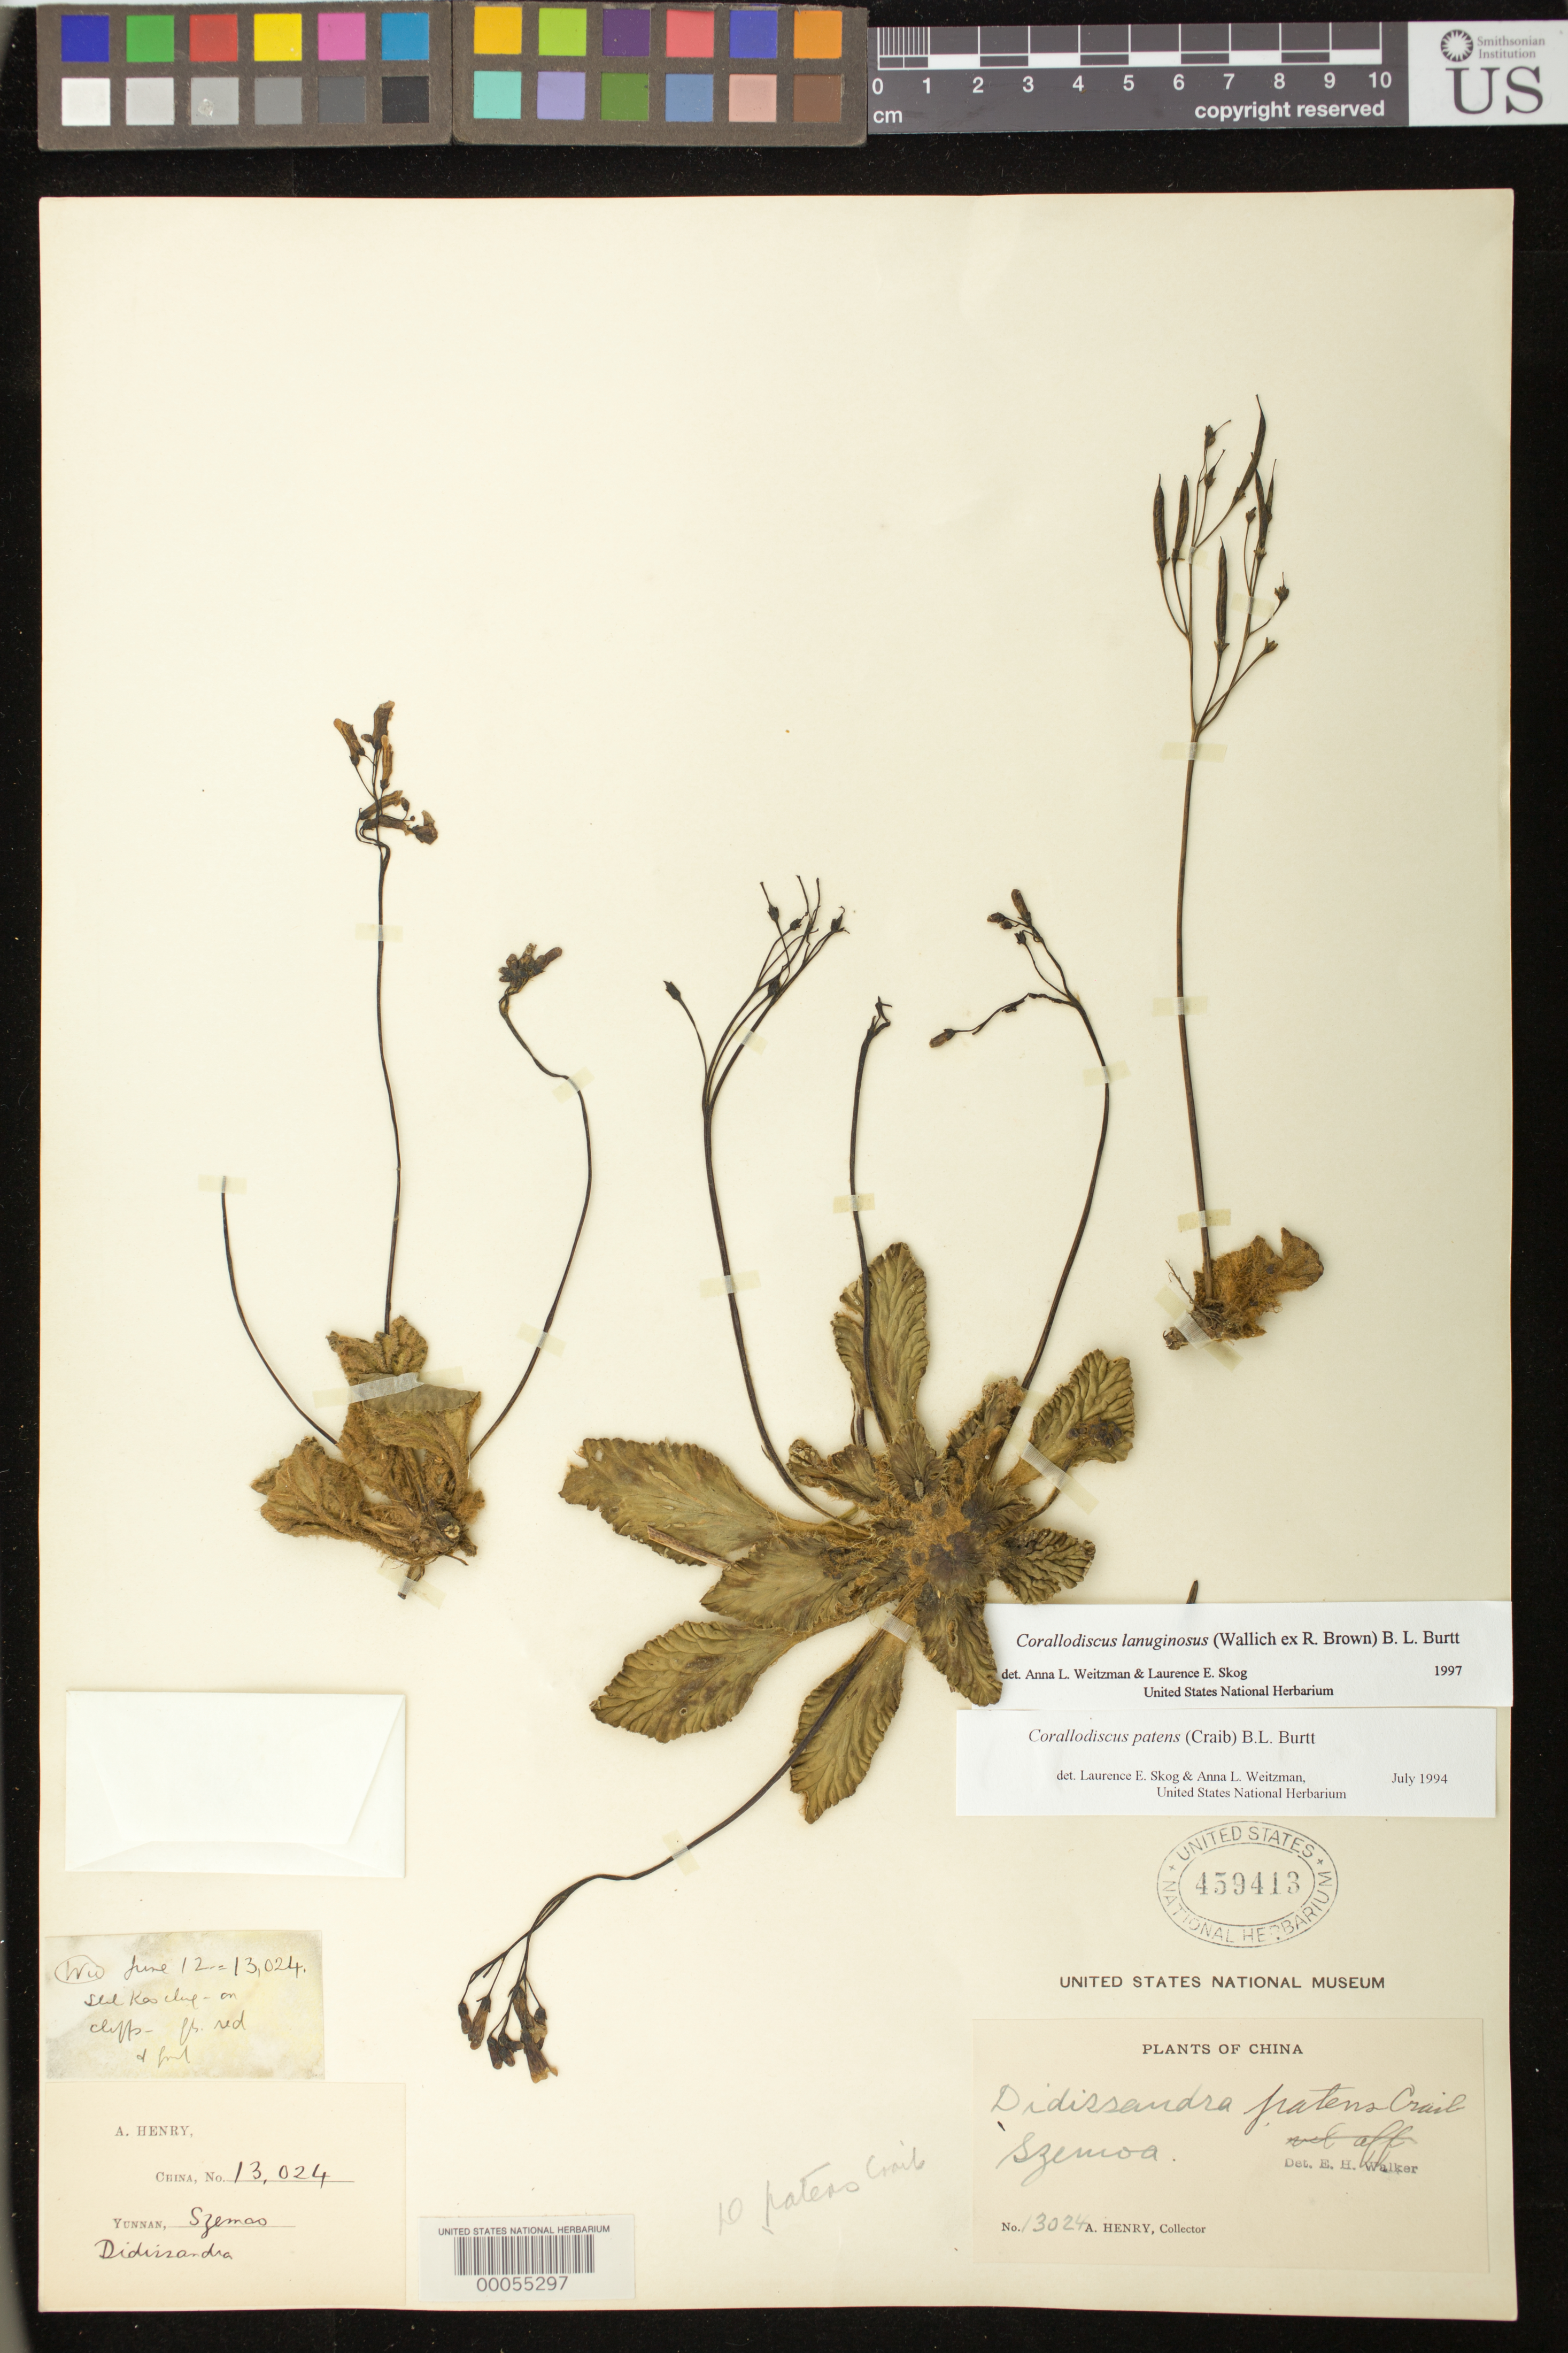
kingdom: Plantae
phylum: Tracheophyta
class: Magnoliopsida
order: Lamiales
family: Gesneriaceae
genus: Corallodiscus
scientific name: Corallodiscus patens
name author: (Craib) B.L. Burtt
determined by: Weitzman, A. L.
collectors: A. Henry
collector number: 13024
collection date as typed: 12 Jun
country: China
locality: Szemoa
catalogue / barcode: US 459413